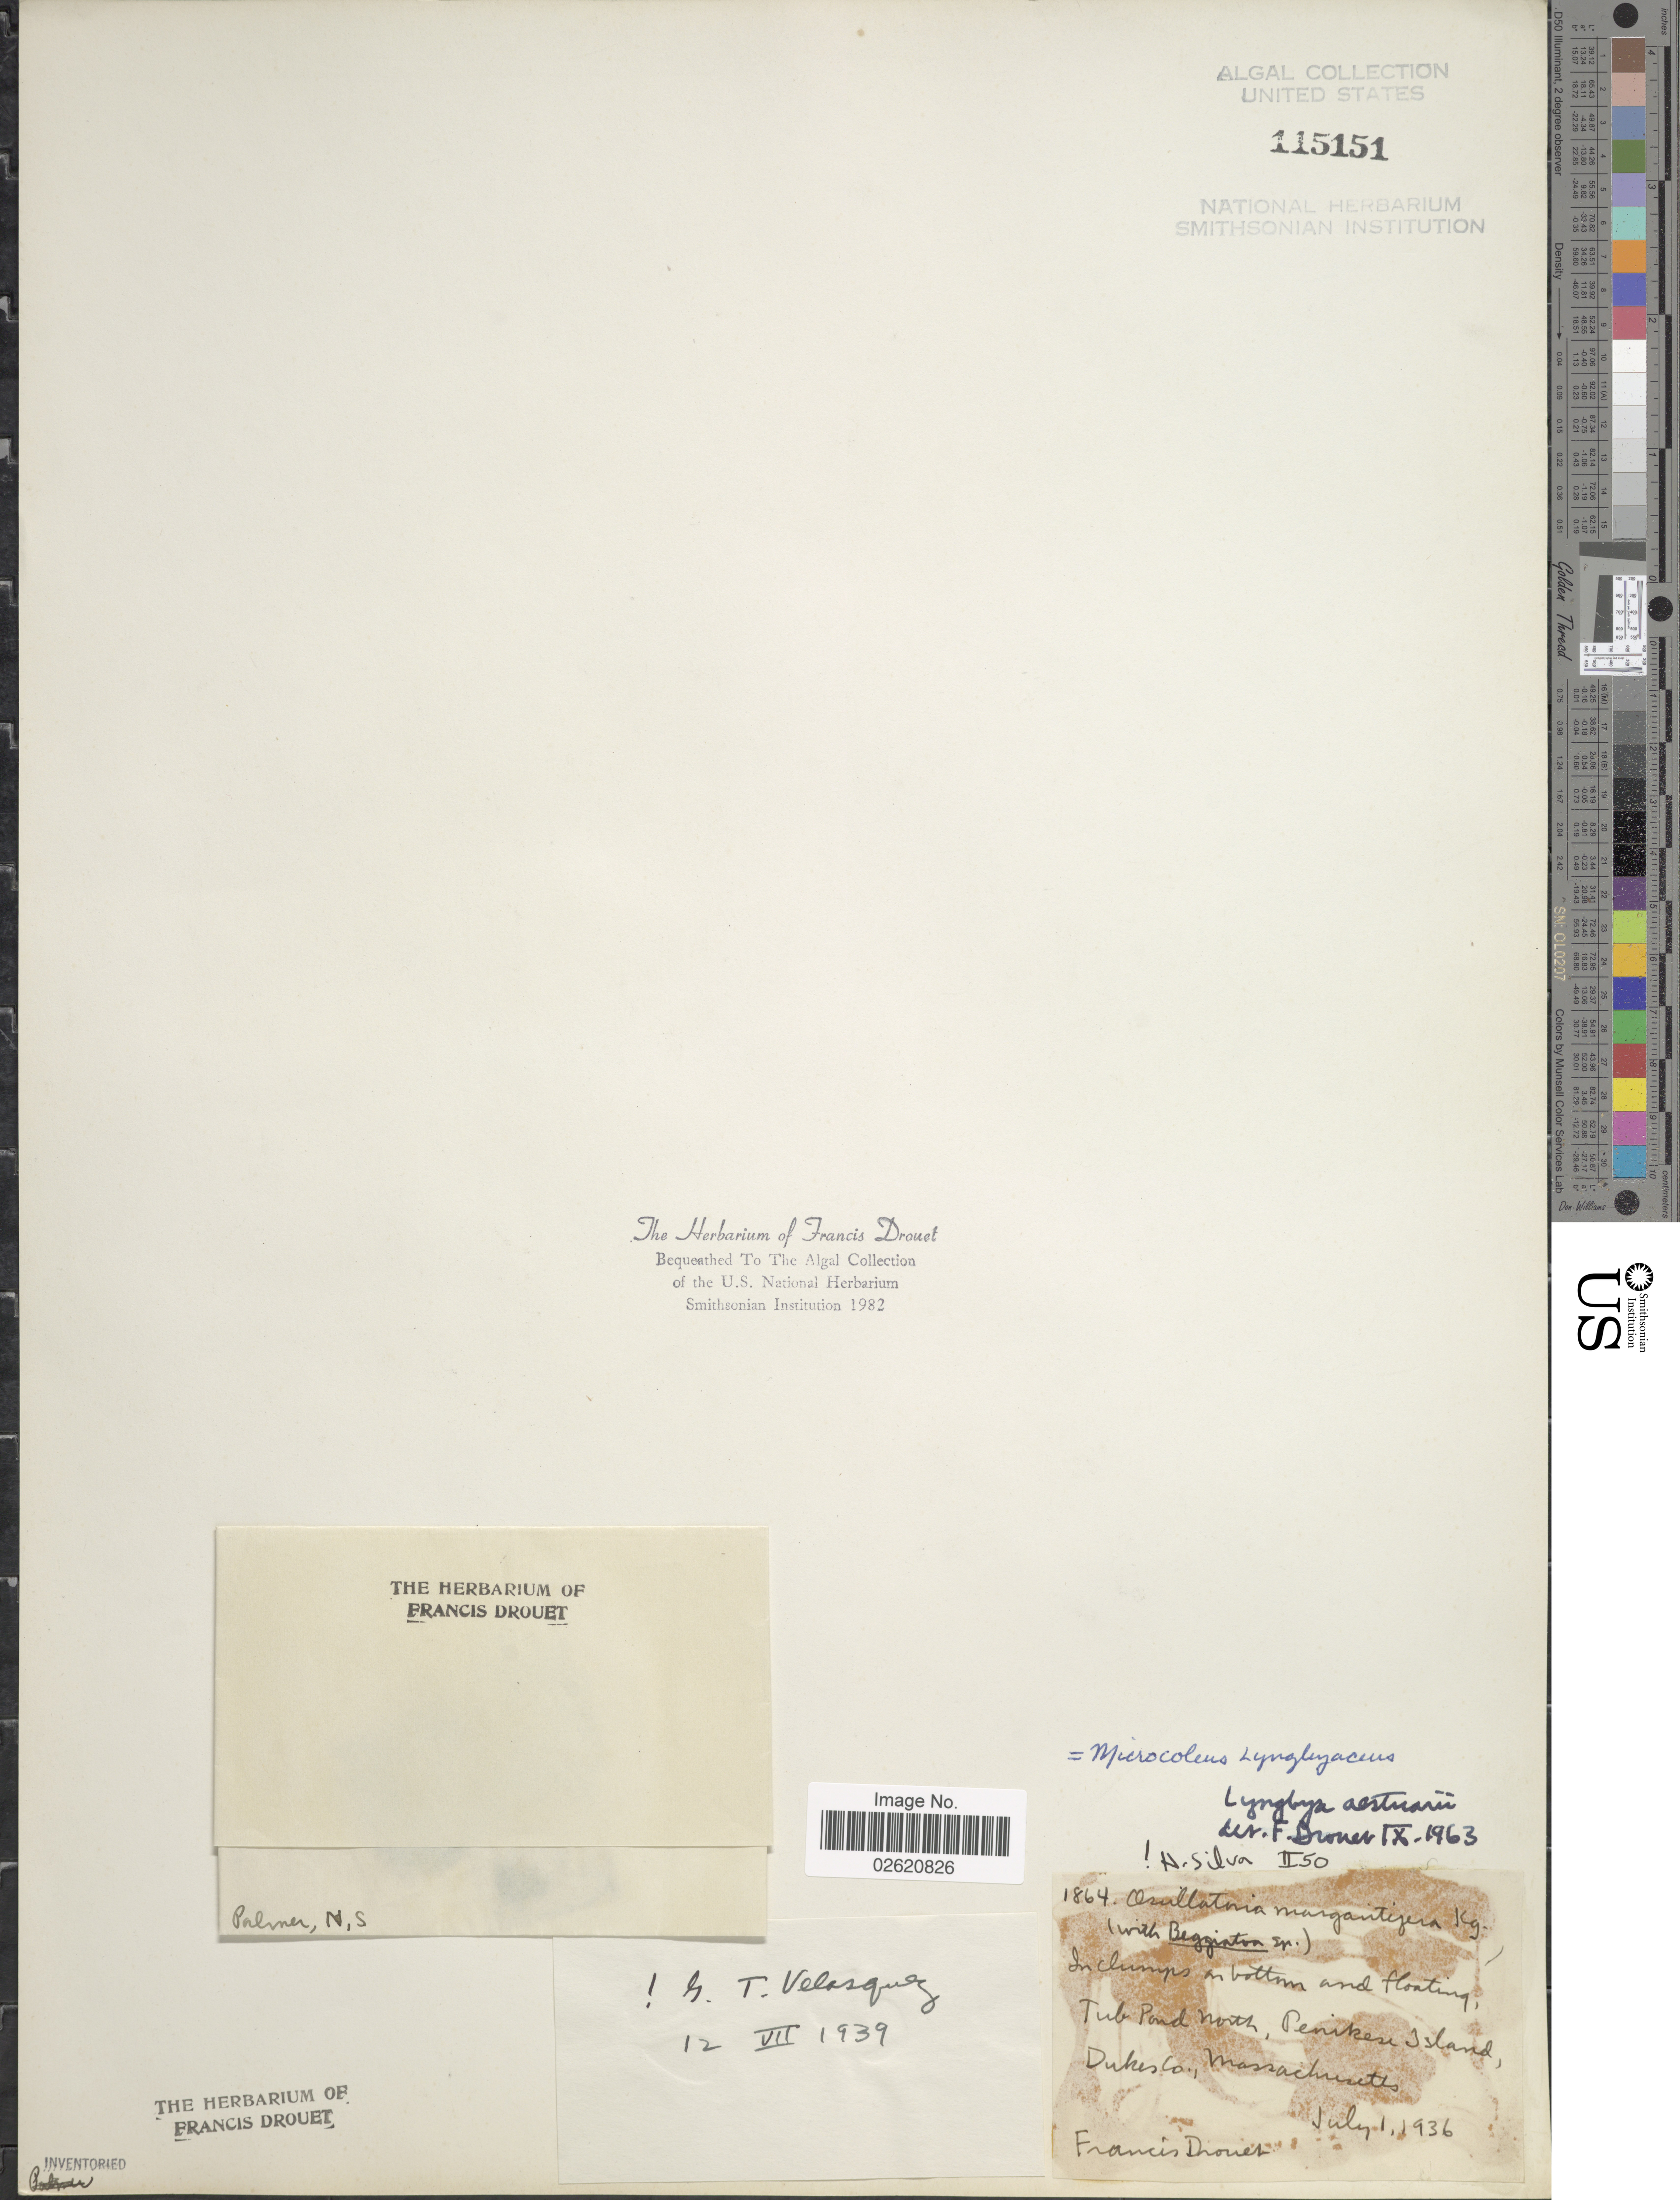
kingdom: Bacteria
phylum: Cyanobacteria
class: Cyanobacteriia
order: Cyanobacteriales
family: Microcoleaceae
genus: Microcoleus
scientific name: Microcoleus lyngbyaceus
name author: Kütz. ex Forti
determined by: Drouet, F. E.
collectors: F. E. Drouet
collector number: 1864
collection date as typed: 01 Jul 1936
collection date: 1936-07-01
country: United States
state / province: Massachusetts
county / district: Dukes County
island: Penikese Island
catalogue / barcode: US 115151